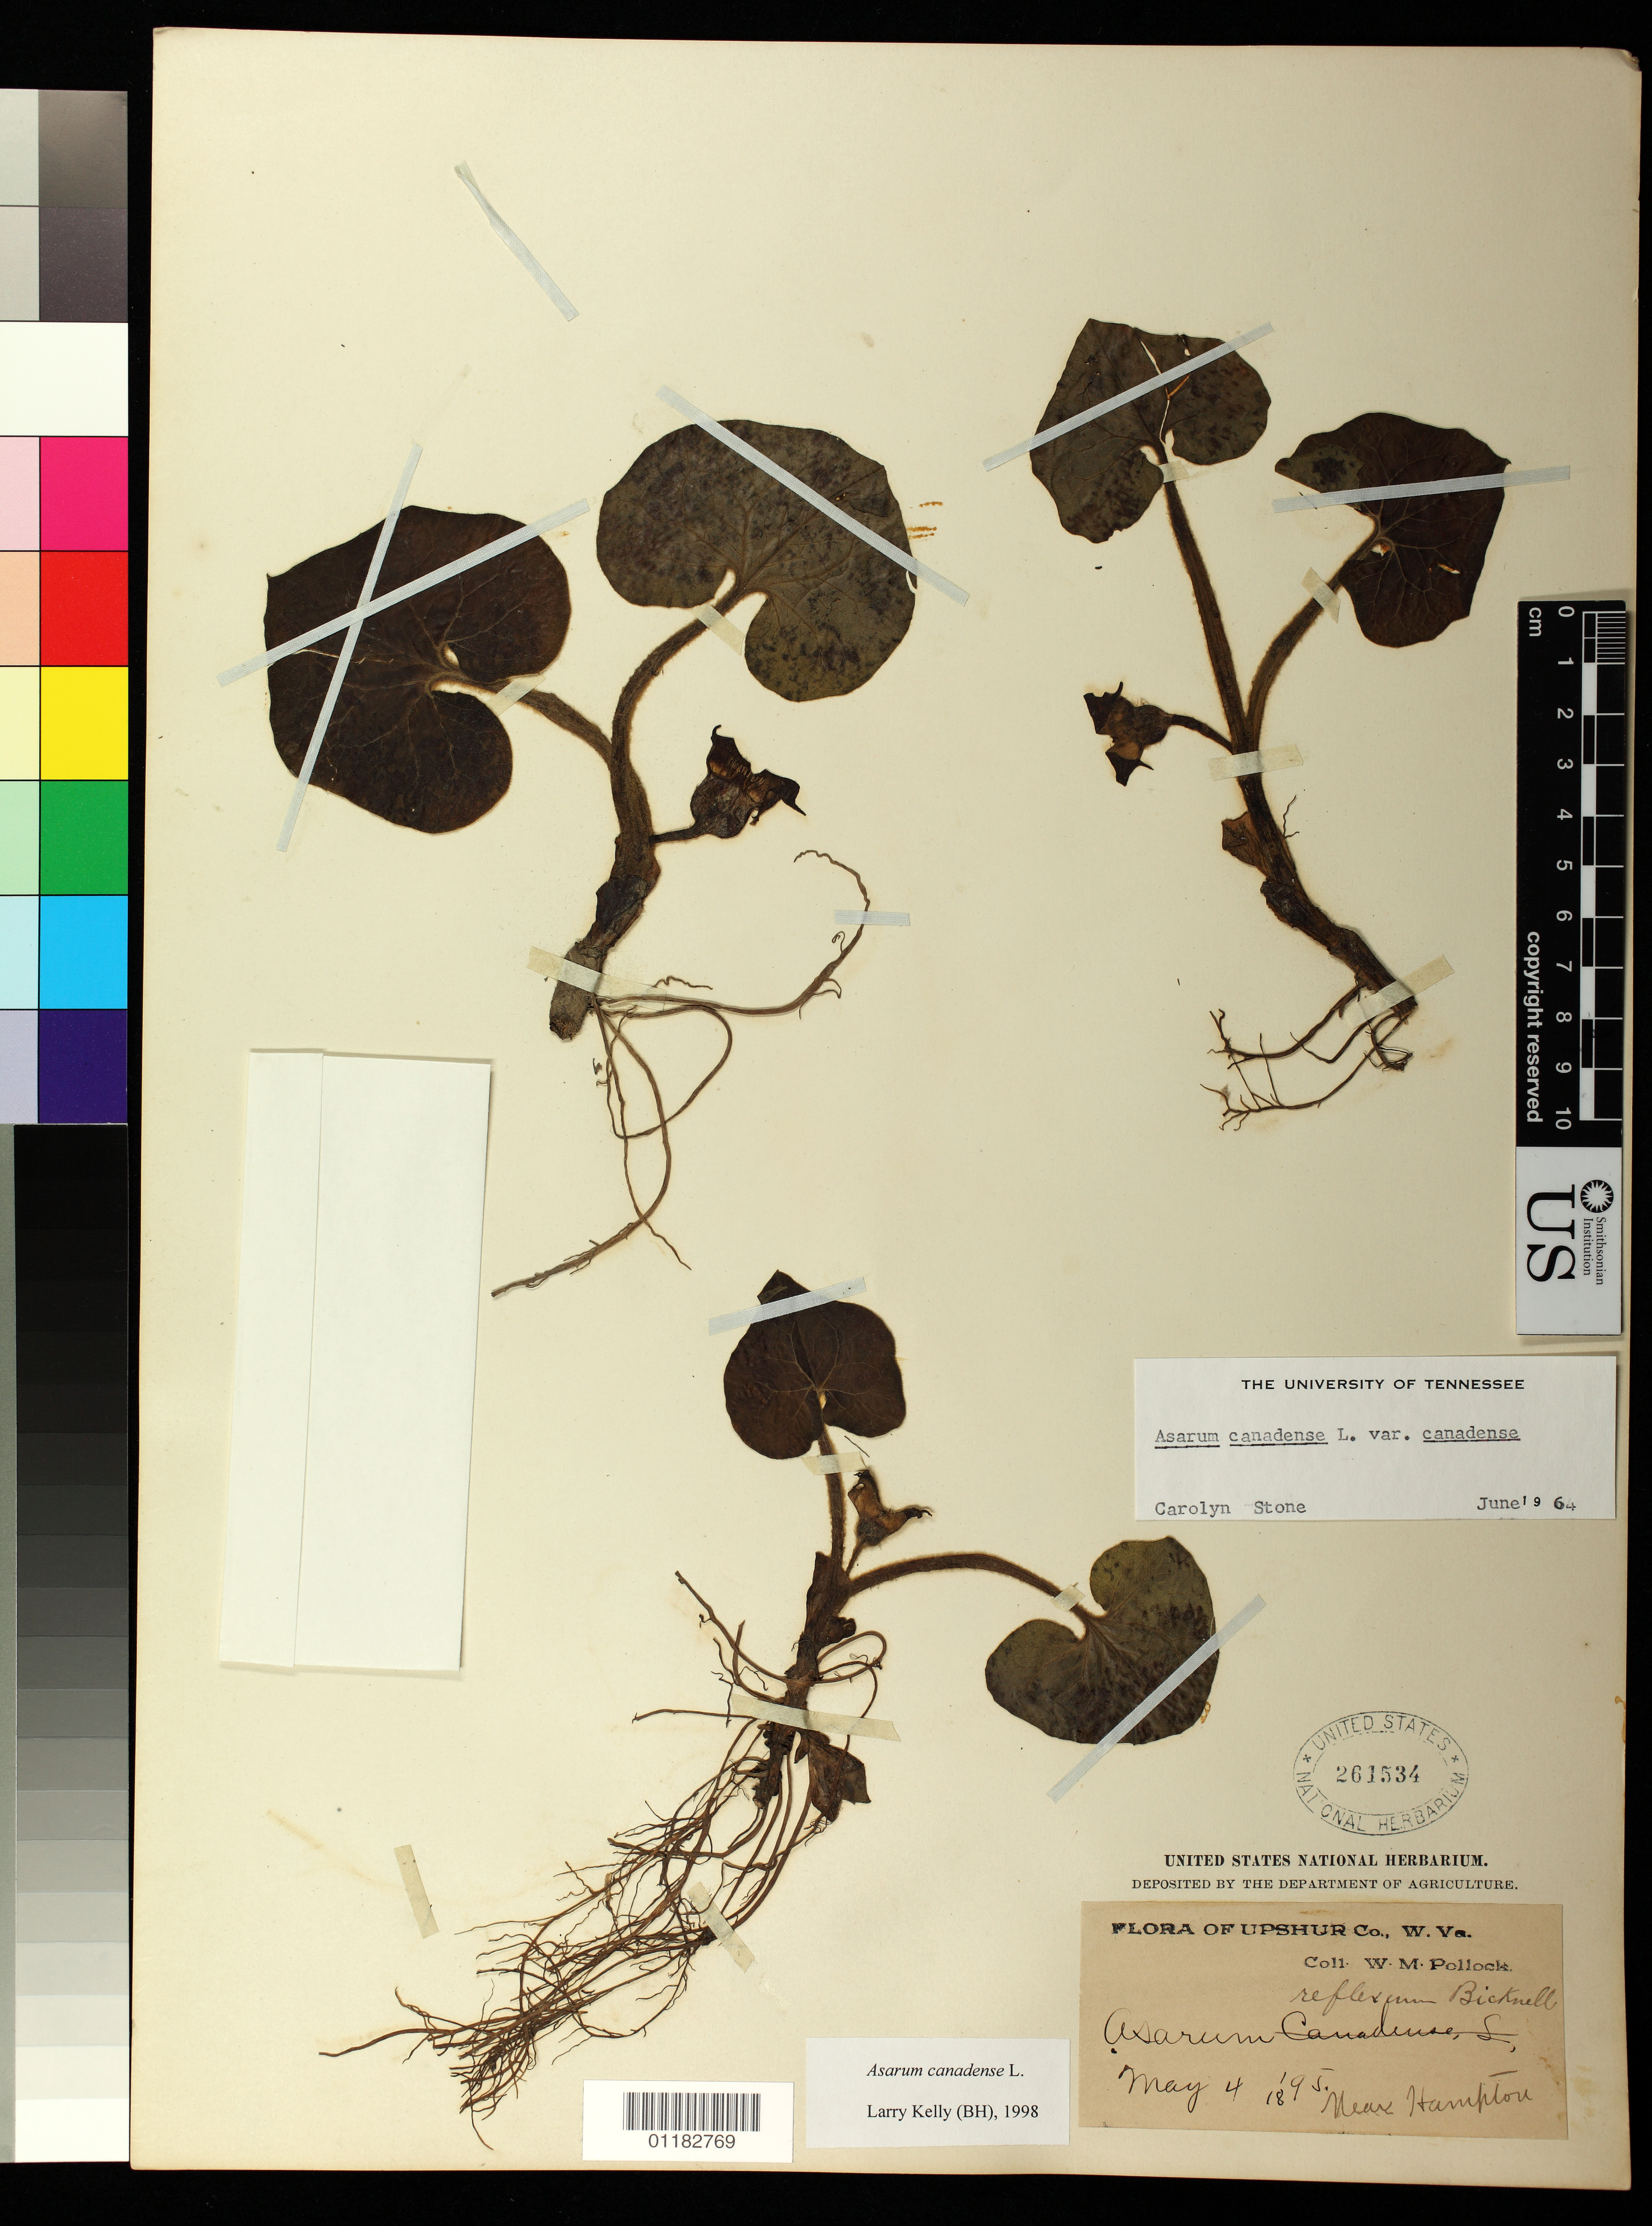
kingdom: Plantae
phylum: Tracheophyta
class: Magnoliopsida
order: Piperales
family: Aristolochiaceae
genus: Asarum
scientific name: Asarum canadense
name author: L.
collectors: W. M. Pollock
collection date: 1895-05-04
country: United States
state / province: West Virginia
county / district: Upshur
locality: Near Hampton, Upshur County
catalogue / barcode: US 261534